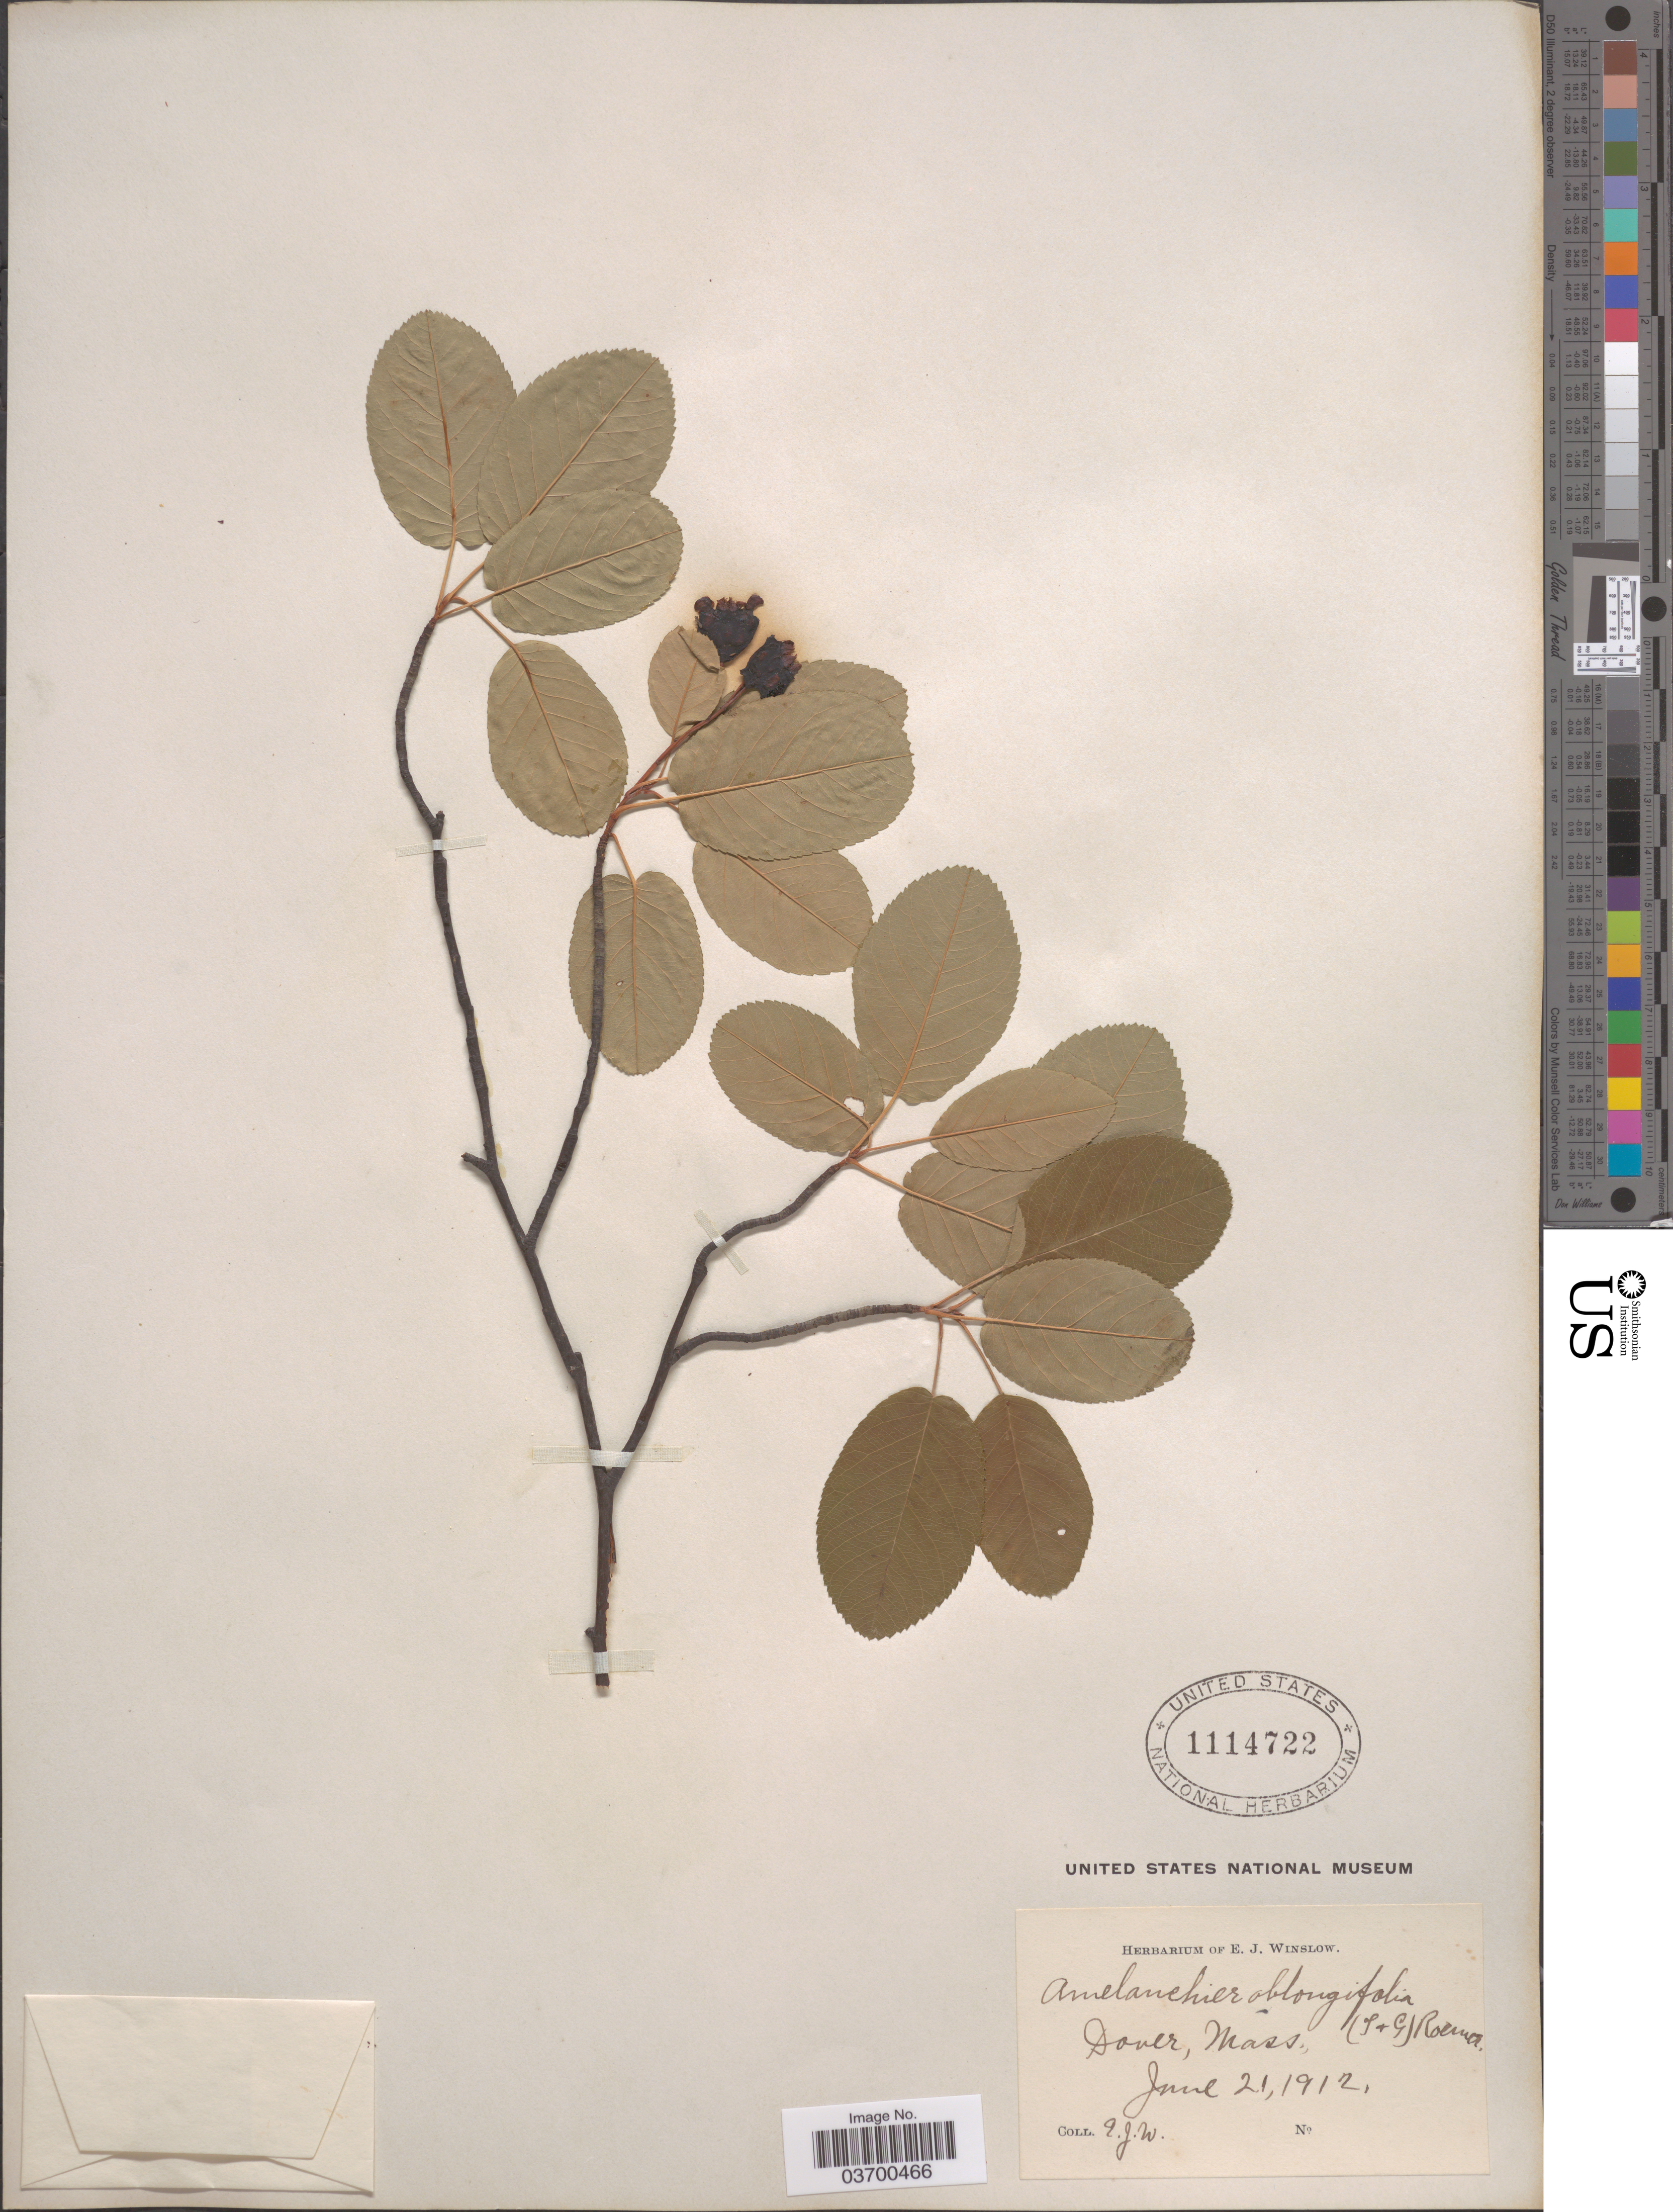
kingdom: Plantae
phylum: Tracheophyta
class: Magnoliopsida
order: Rosales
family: Rosaceae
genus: Amelanchier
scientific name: Amelanchier canadensis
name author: (L.) Medic.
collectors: E. Winslow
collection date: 1912-06-21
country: United States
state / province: Massachusetts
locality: Dover, Mass.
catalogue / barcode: US 1114722